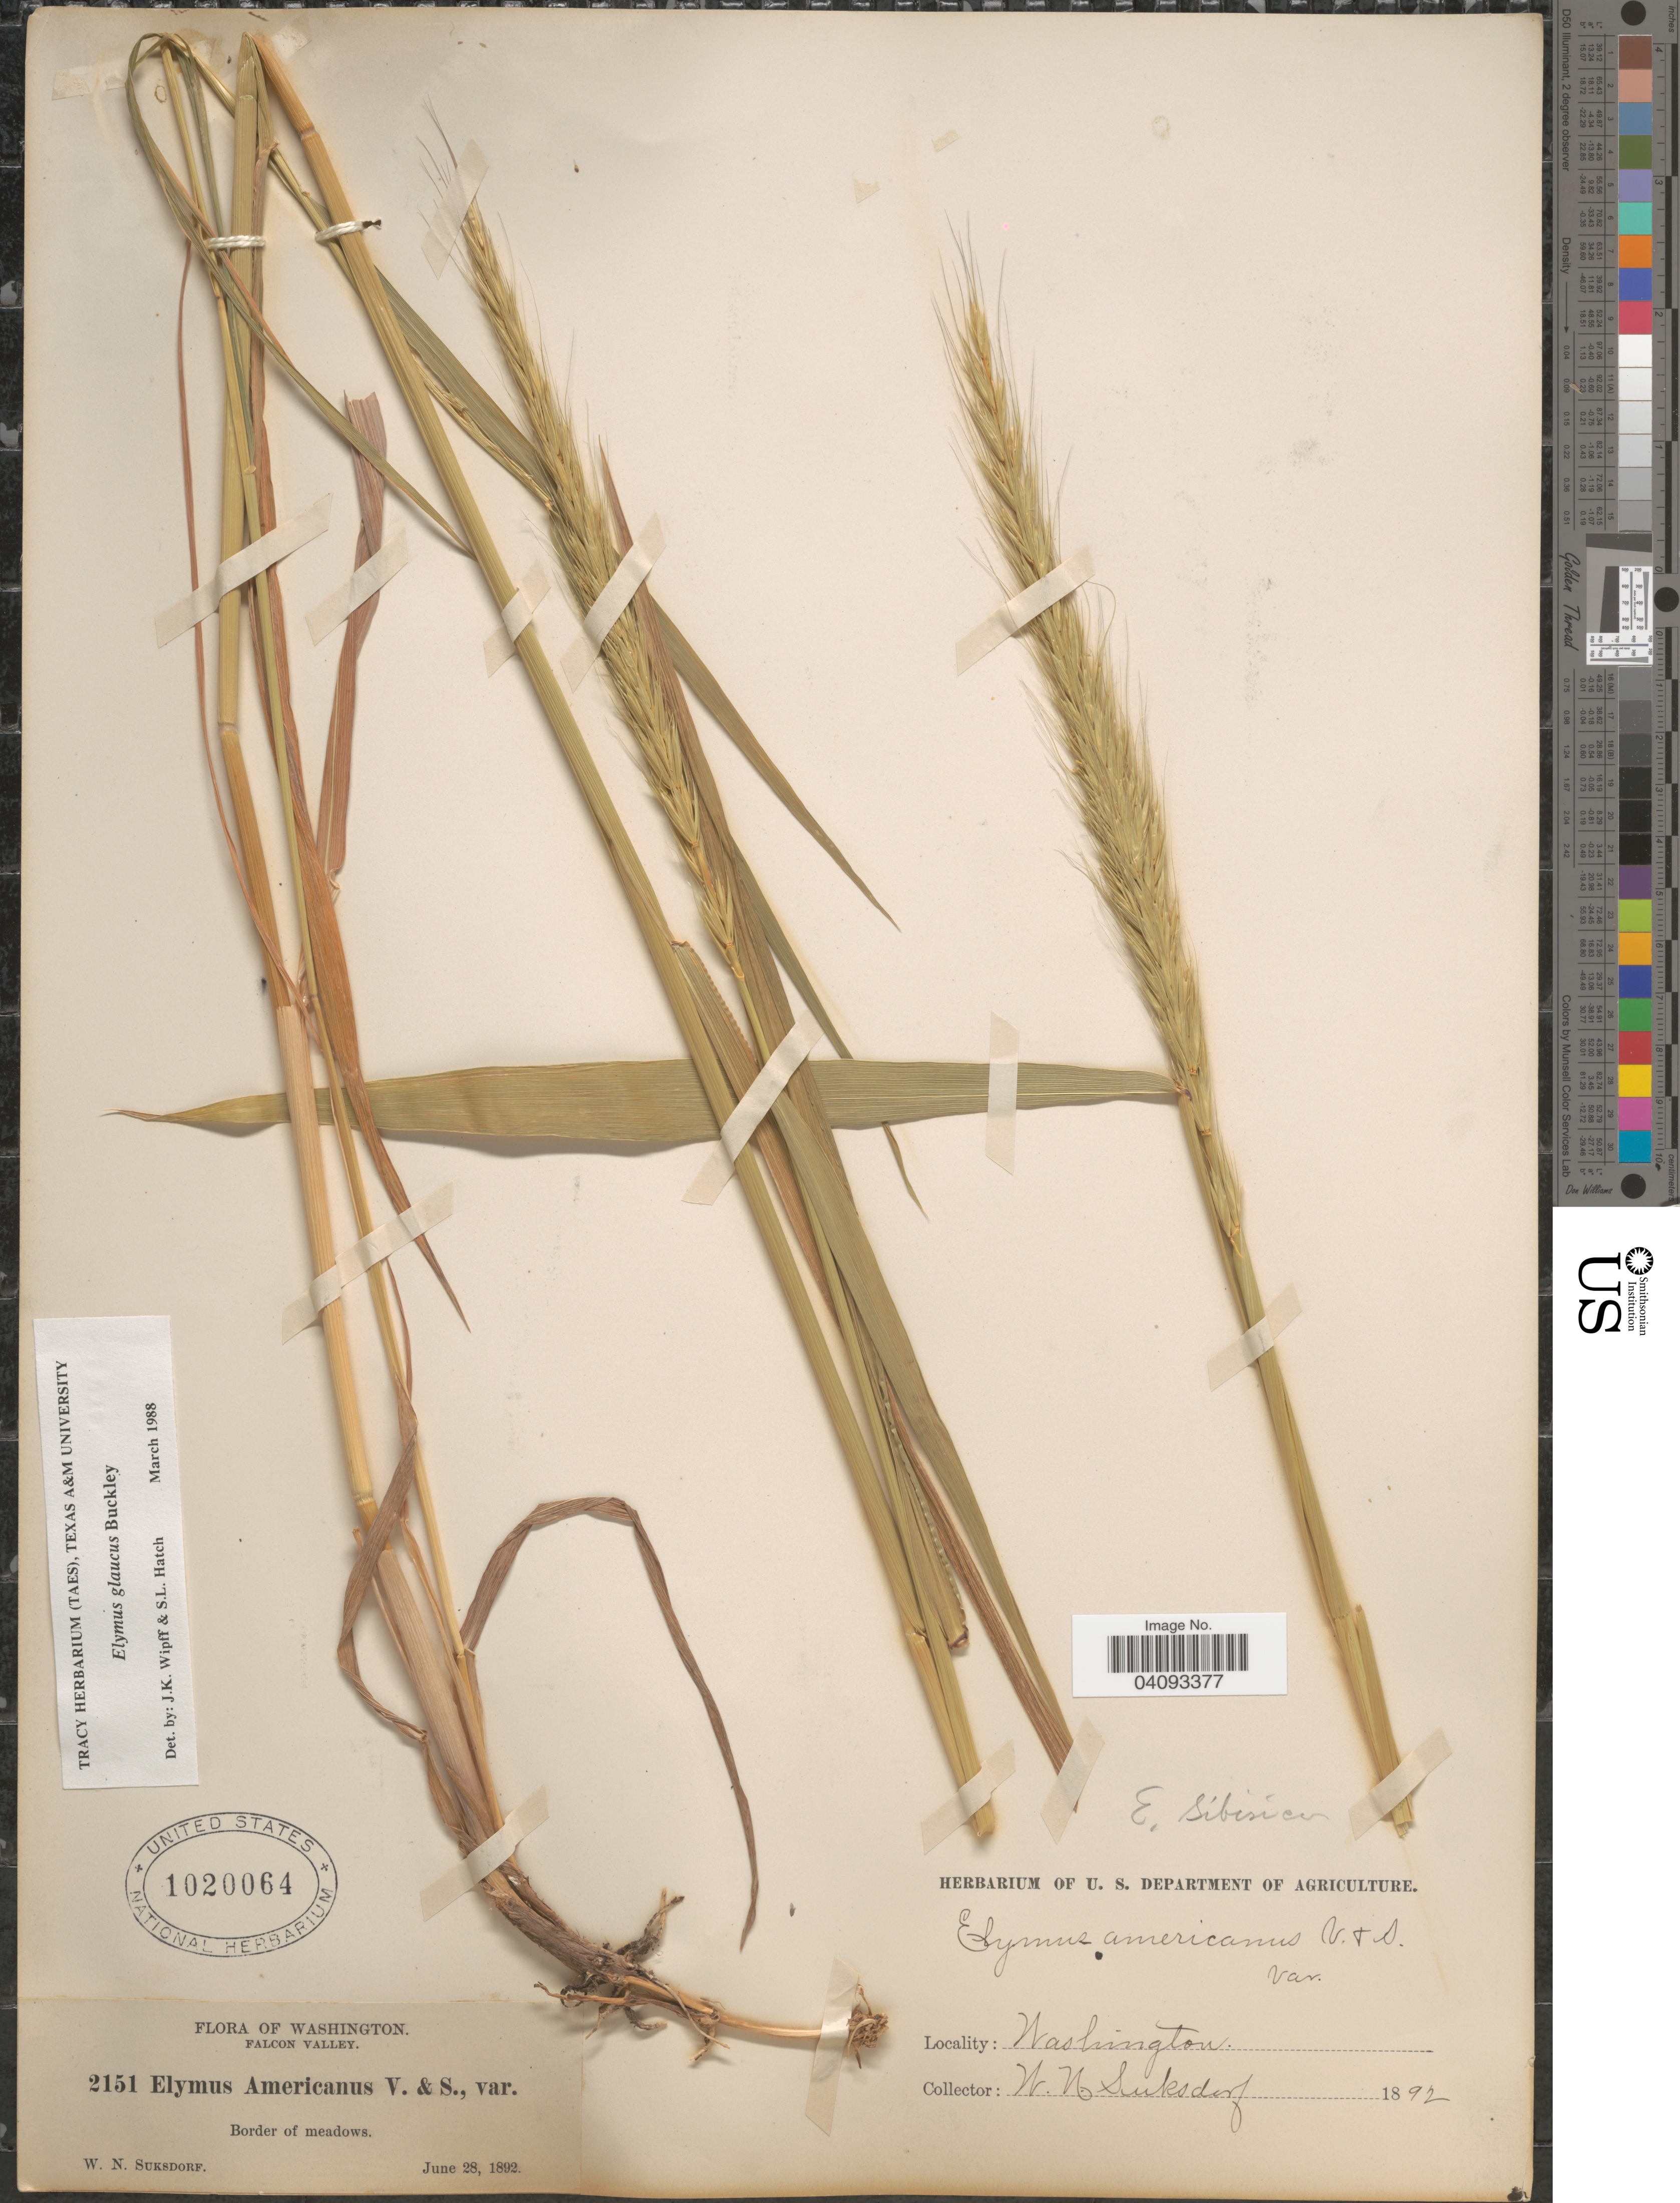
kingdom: Plantae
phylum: Tracheophyta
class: Liliopsida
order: Poales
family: Poaceae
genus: Elymus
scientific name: Elymus glaucus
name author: Buckley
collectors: W. N. Suksdorf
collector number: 2151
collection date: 1892-06-28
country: United States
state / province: Washington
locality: Falcon Valley. Border of meadows.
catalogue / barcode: US 1020064